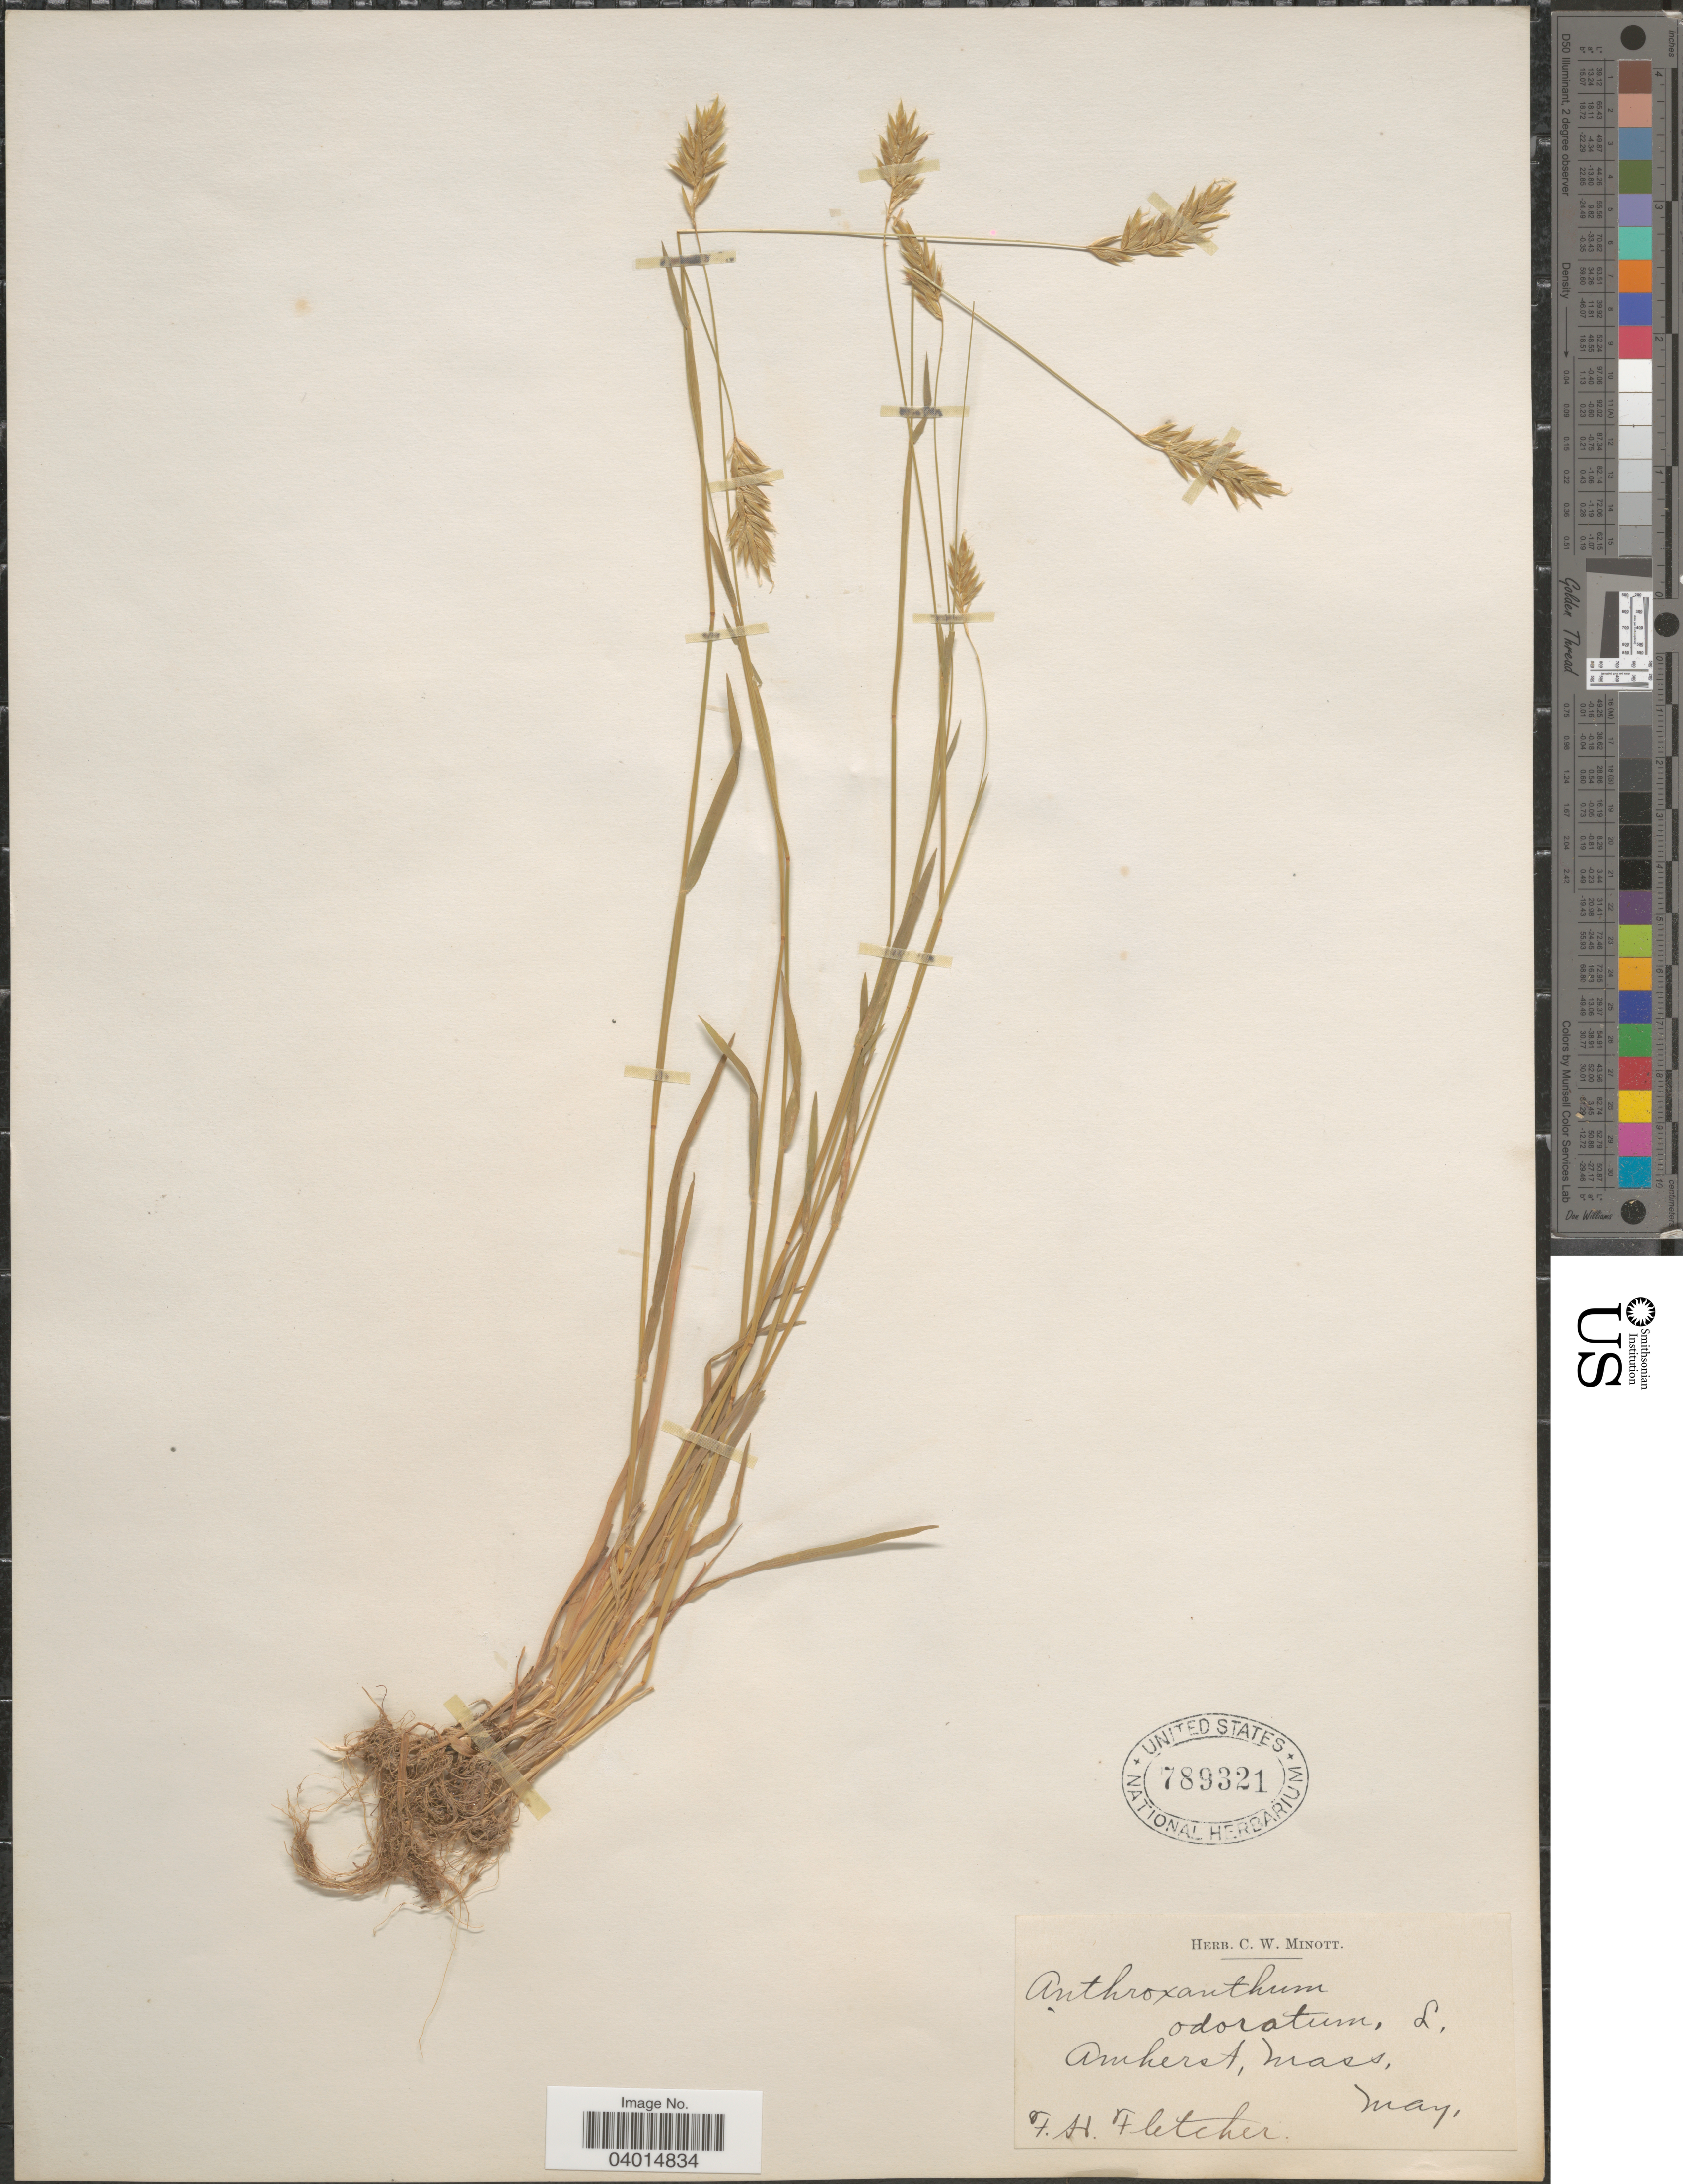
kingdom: Plantae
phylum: Tracheophyta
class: Liliopsida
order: Poales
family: Poaceae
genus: Anthoxanthum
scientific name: Anthoxanthum odoratum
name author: L.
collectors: F. Fletcher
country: United States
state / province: Massachusetts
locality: Amherst.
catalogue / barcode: US 789321